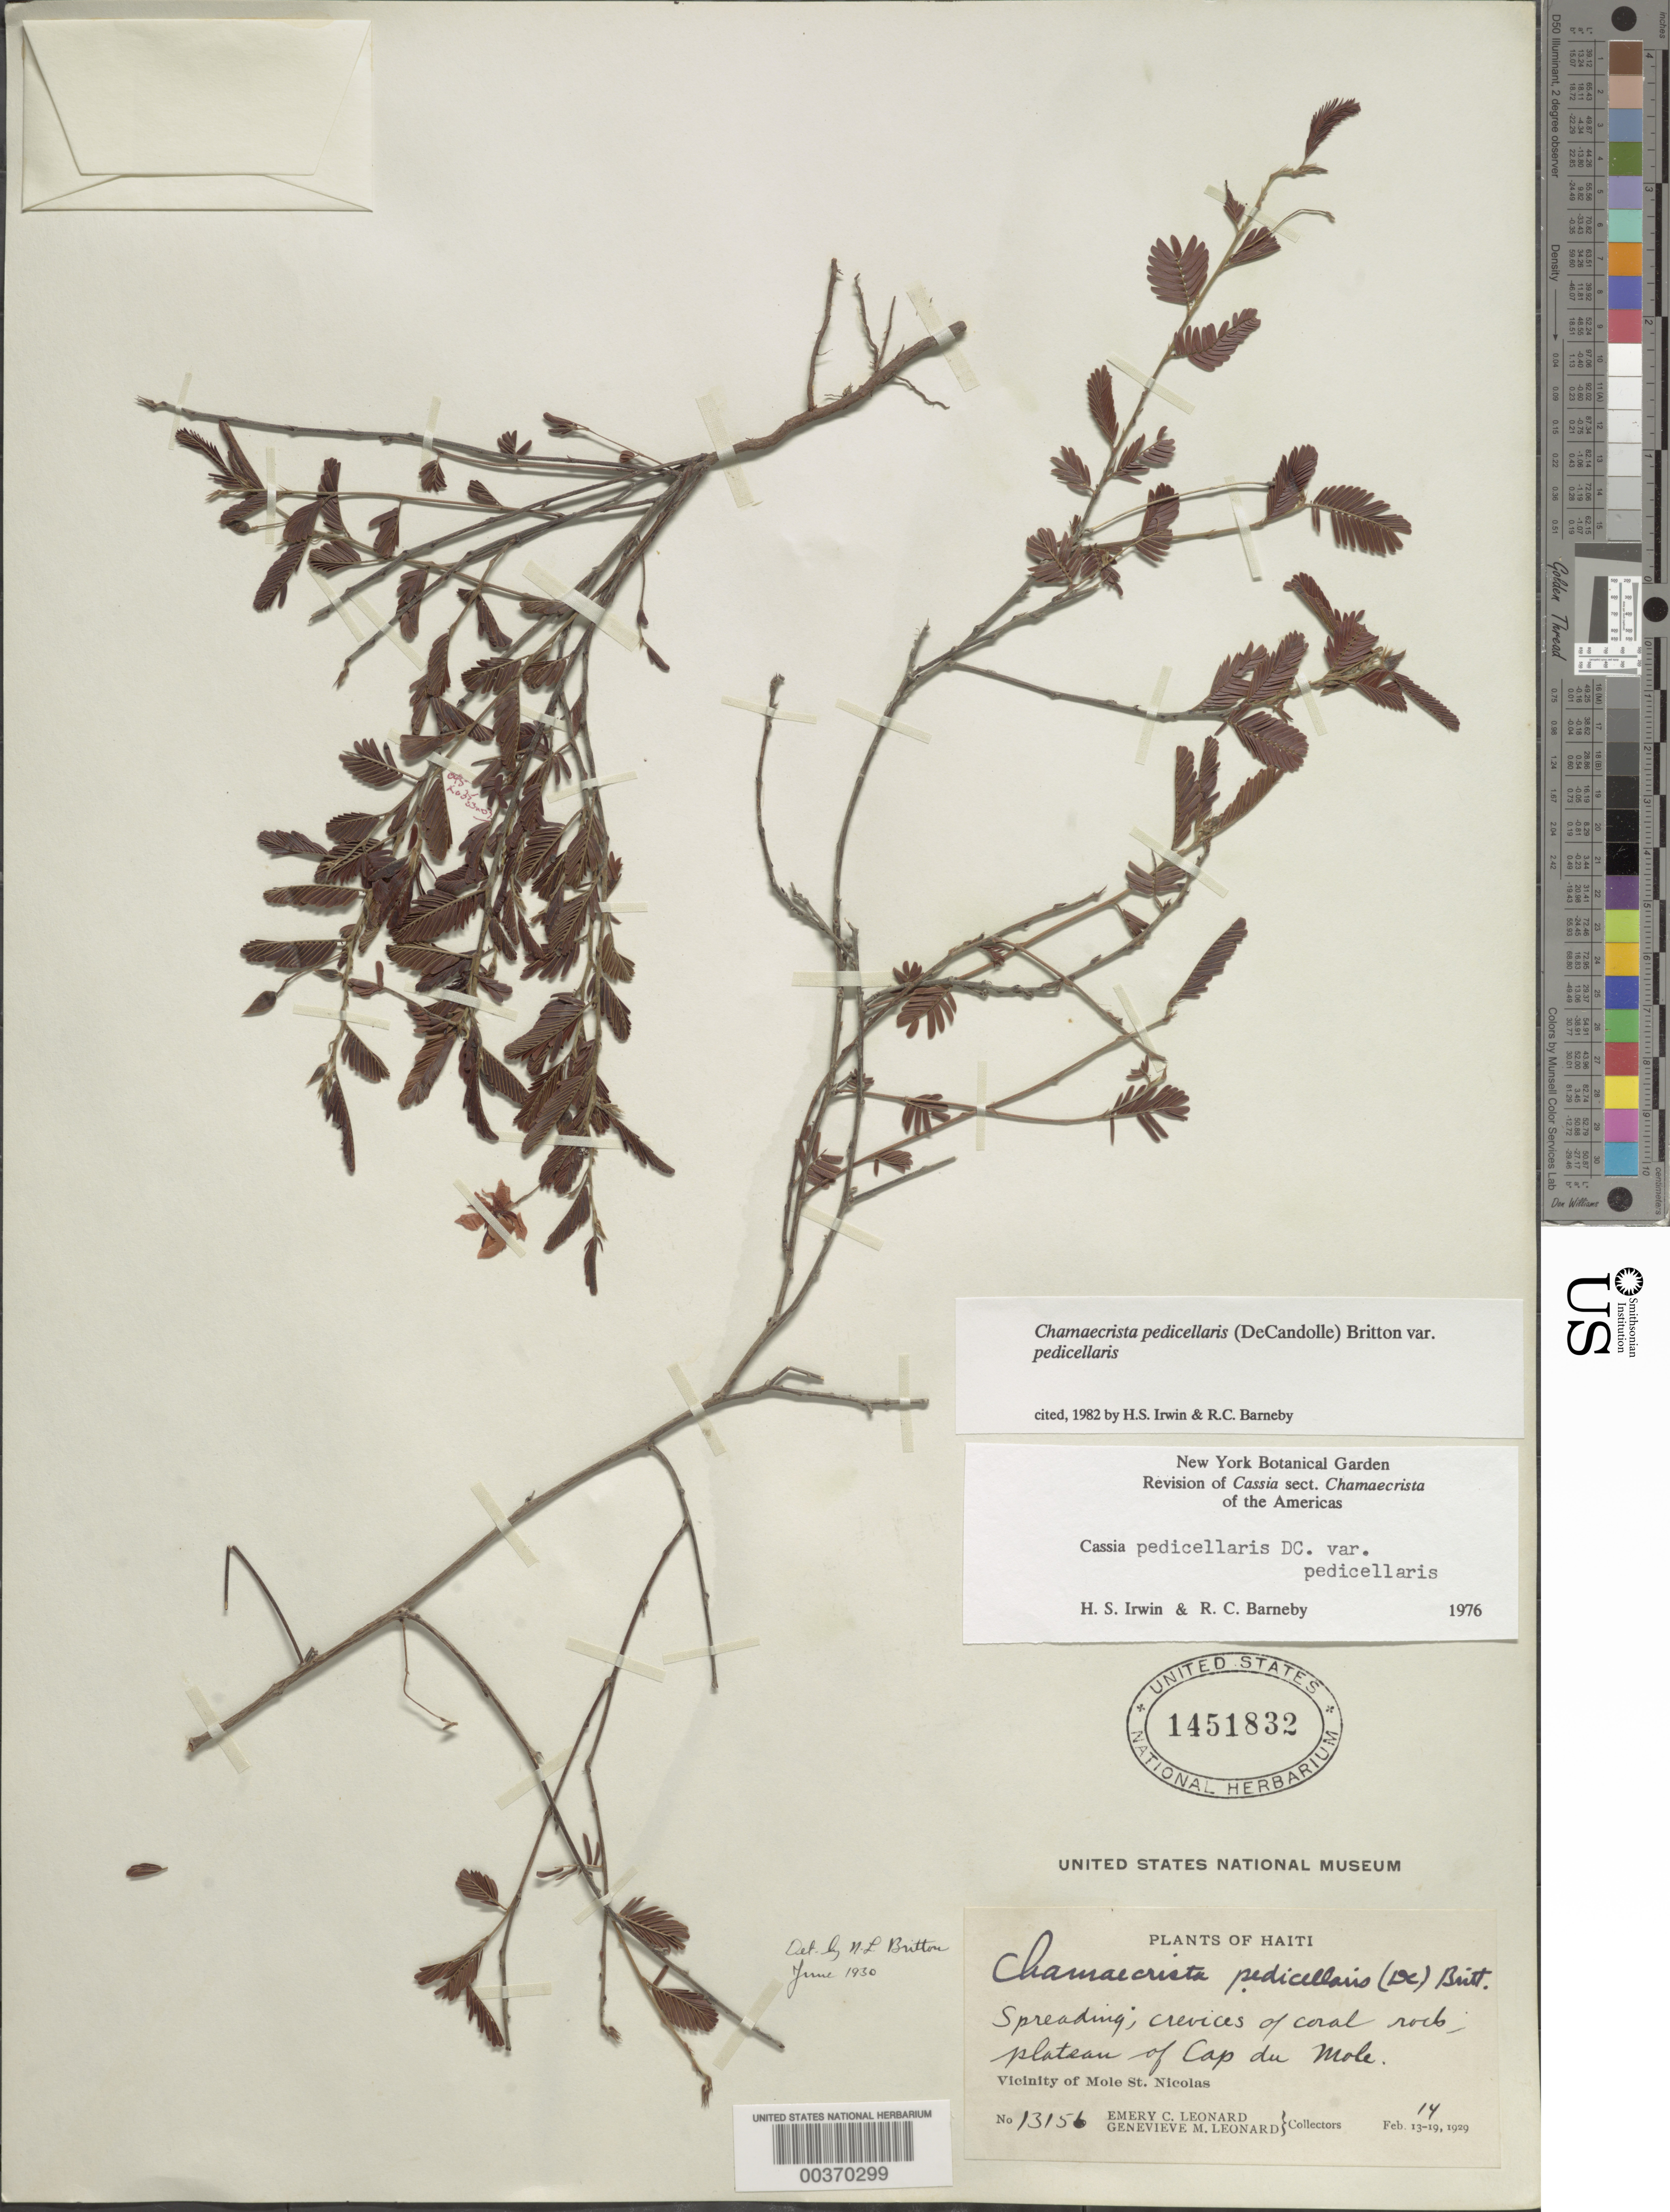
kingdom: Plantae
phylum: Tracheophyta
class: Magnoliopsida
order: Fabales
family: Fabaceae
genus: Chamaecrista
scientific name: Chamaecrista pedicellaris var. pedicellaris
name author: Britton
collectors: E. C. Leonard & G. M. Leonard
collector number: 13156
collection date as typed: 14 Feb 1929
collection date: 1929-02-14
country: Haiti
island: Hispaniola Island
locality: Plateau of cap du mole; vicinity of mole st. nicolas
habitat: Crevice of coral rock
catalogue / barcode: US 1451832